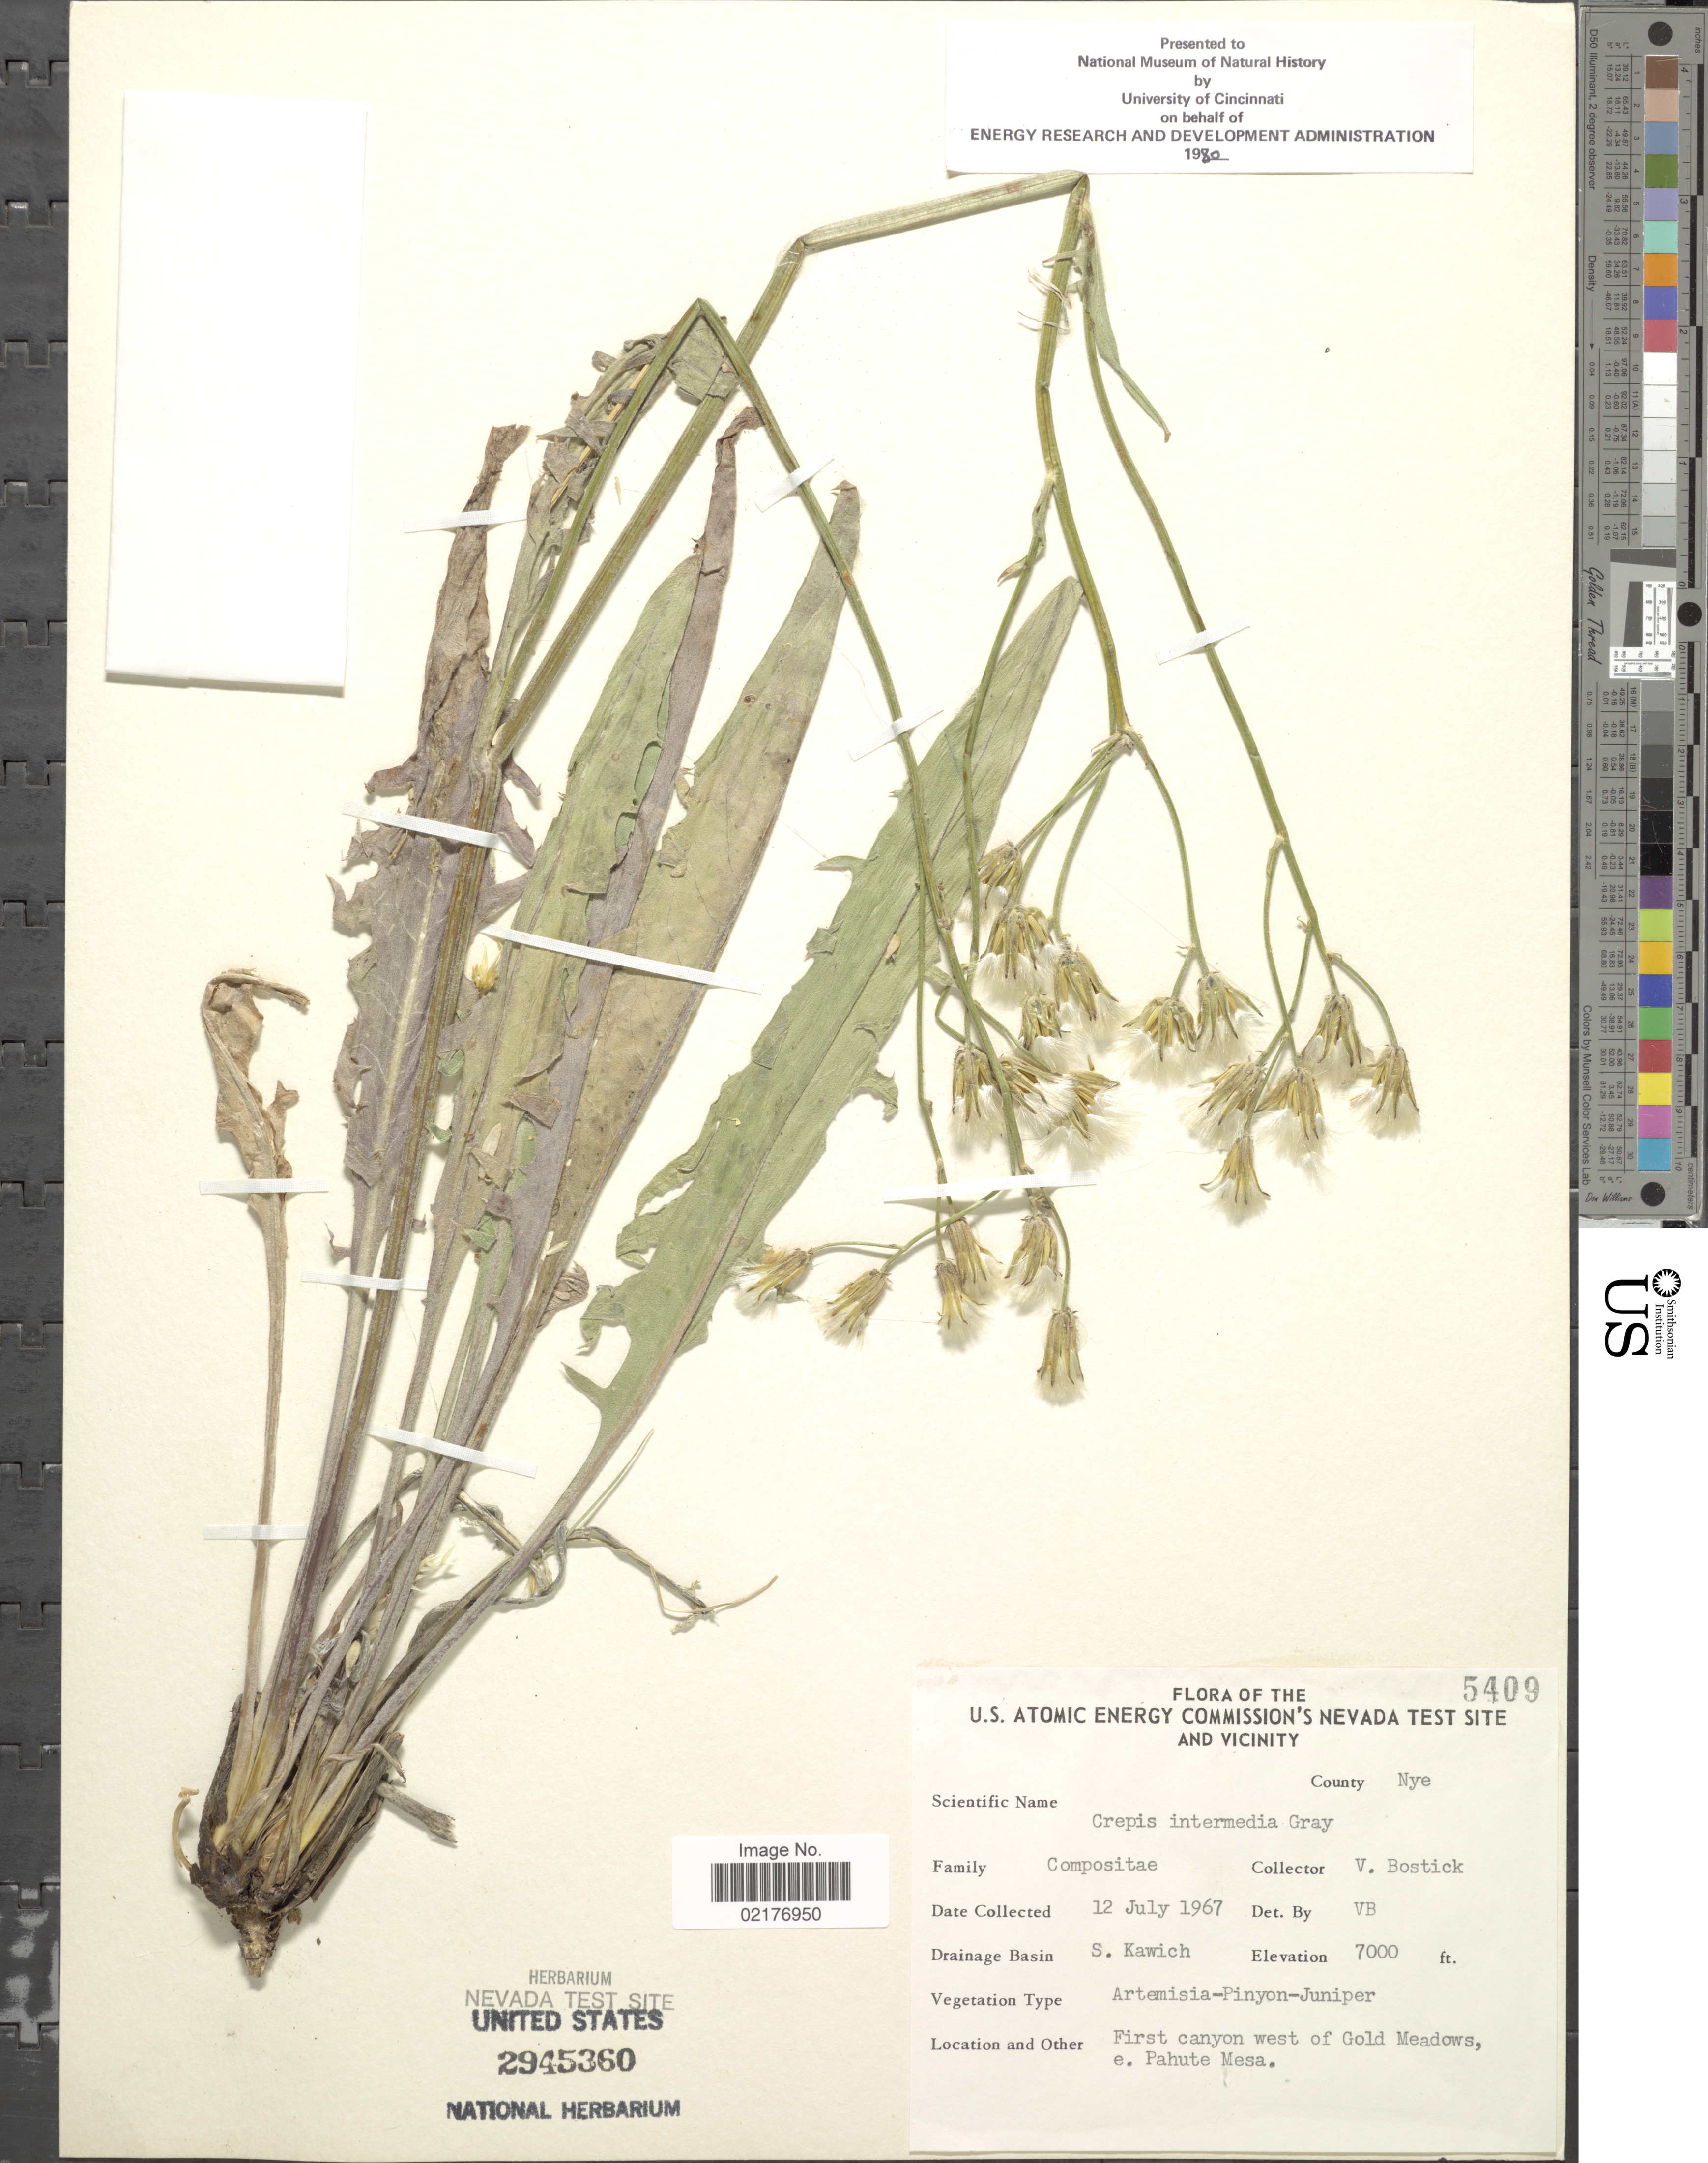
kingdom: Plantae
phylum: Tracheophyta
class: Magnoliopsida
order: Asterales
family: Asteraceae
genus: Crepis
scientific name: Crepis intermedia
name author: A. Gray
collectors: V. Bostick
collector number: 5409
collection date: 1967-07-12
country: United States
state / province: Nevada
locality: U.S. Atomic Energy Commission's Nevada Test Site and Vicinity, County Nye, Drainage Basin S. Kawich, First canyon west of Gold Meadows, e. Pahute Mesa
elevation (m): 2134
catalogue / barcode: US 2945360